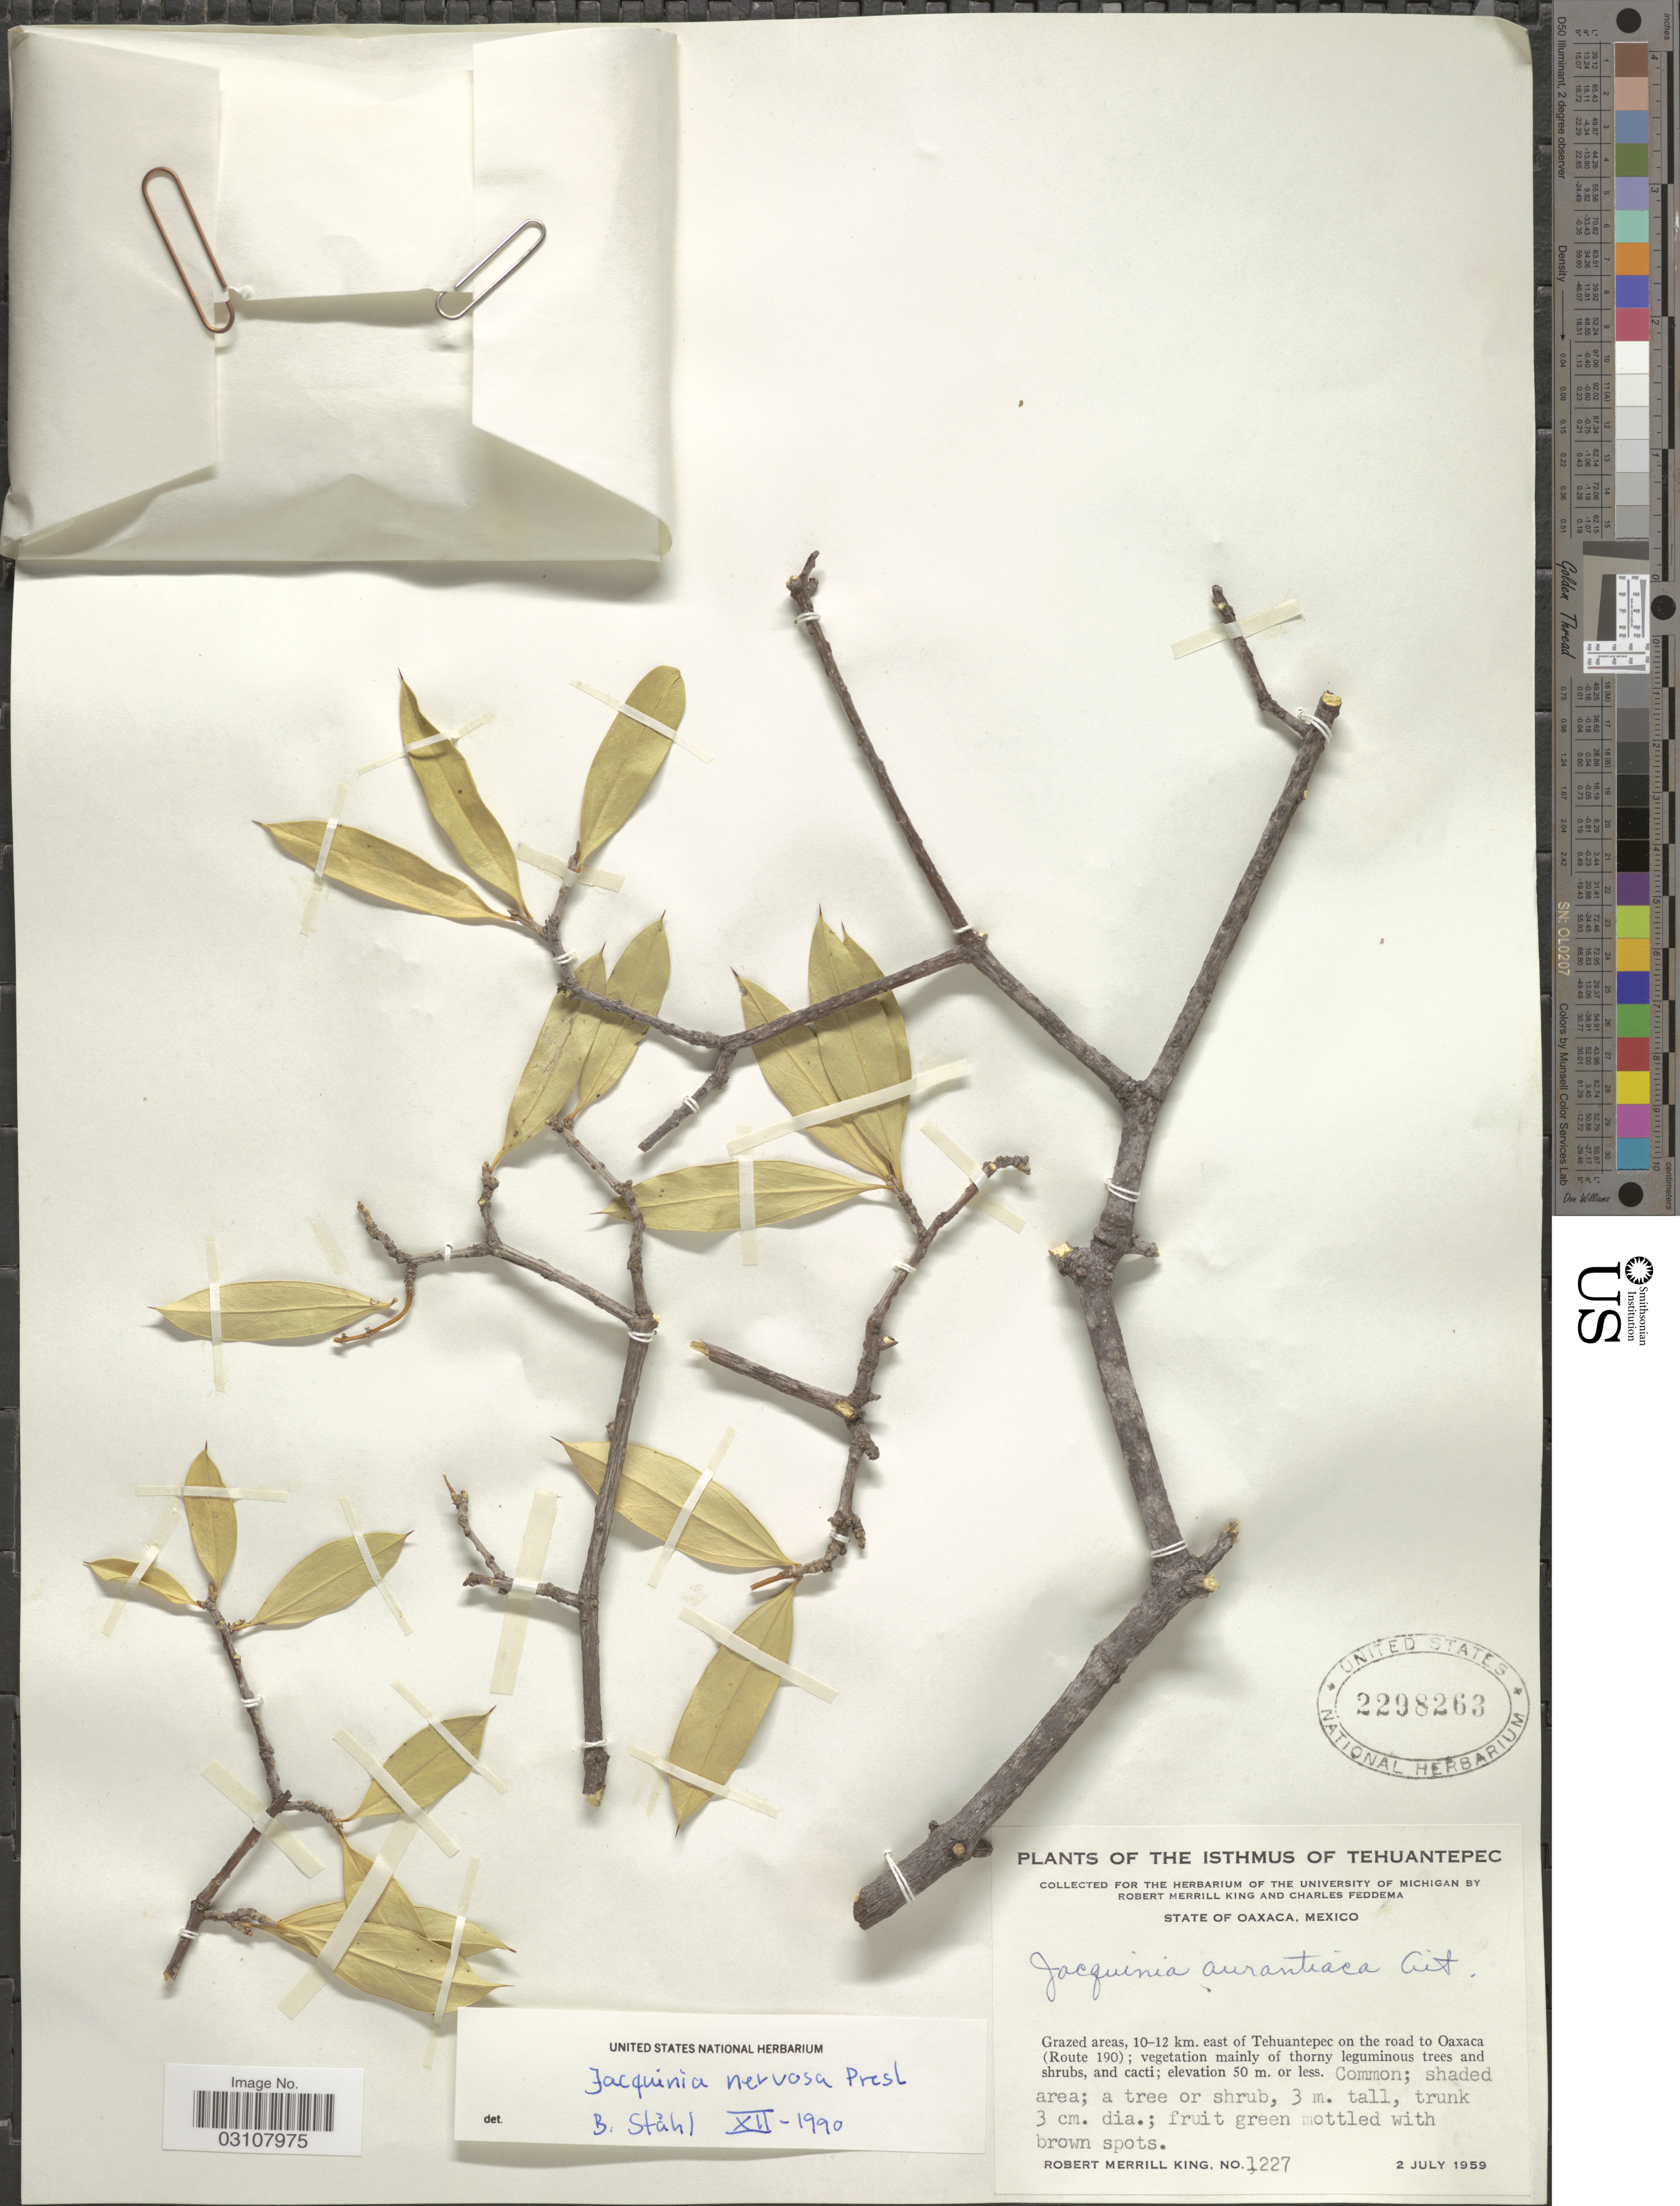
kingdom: Plantae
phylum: Tracheophyta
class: Magnoliopsida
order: Ericales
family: Primulaceae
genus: Jacquinia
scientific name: Jacquinia nervosa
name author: C. Presl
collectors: R. M. King & C. Feddema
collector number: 1227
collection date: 1959-07-02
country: Mexico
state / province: Oaxaca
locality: Tehuantepec. 10-12 km. east of Tehuantepec on the road to Oaxaca (Route 190).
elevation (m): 50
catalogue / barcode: US 2298263